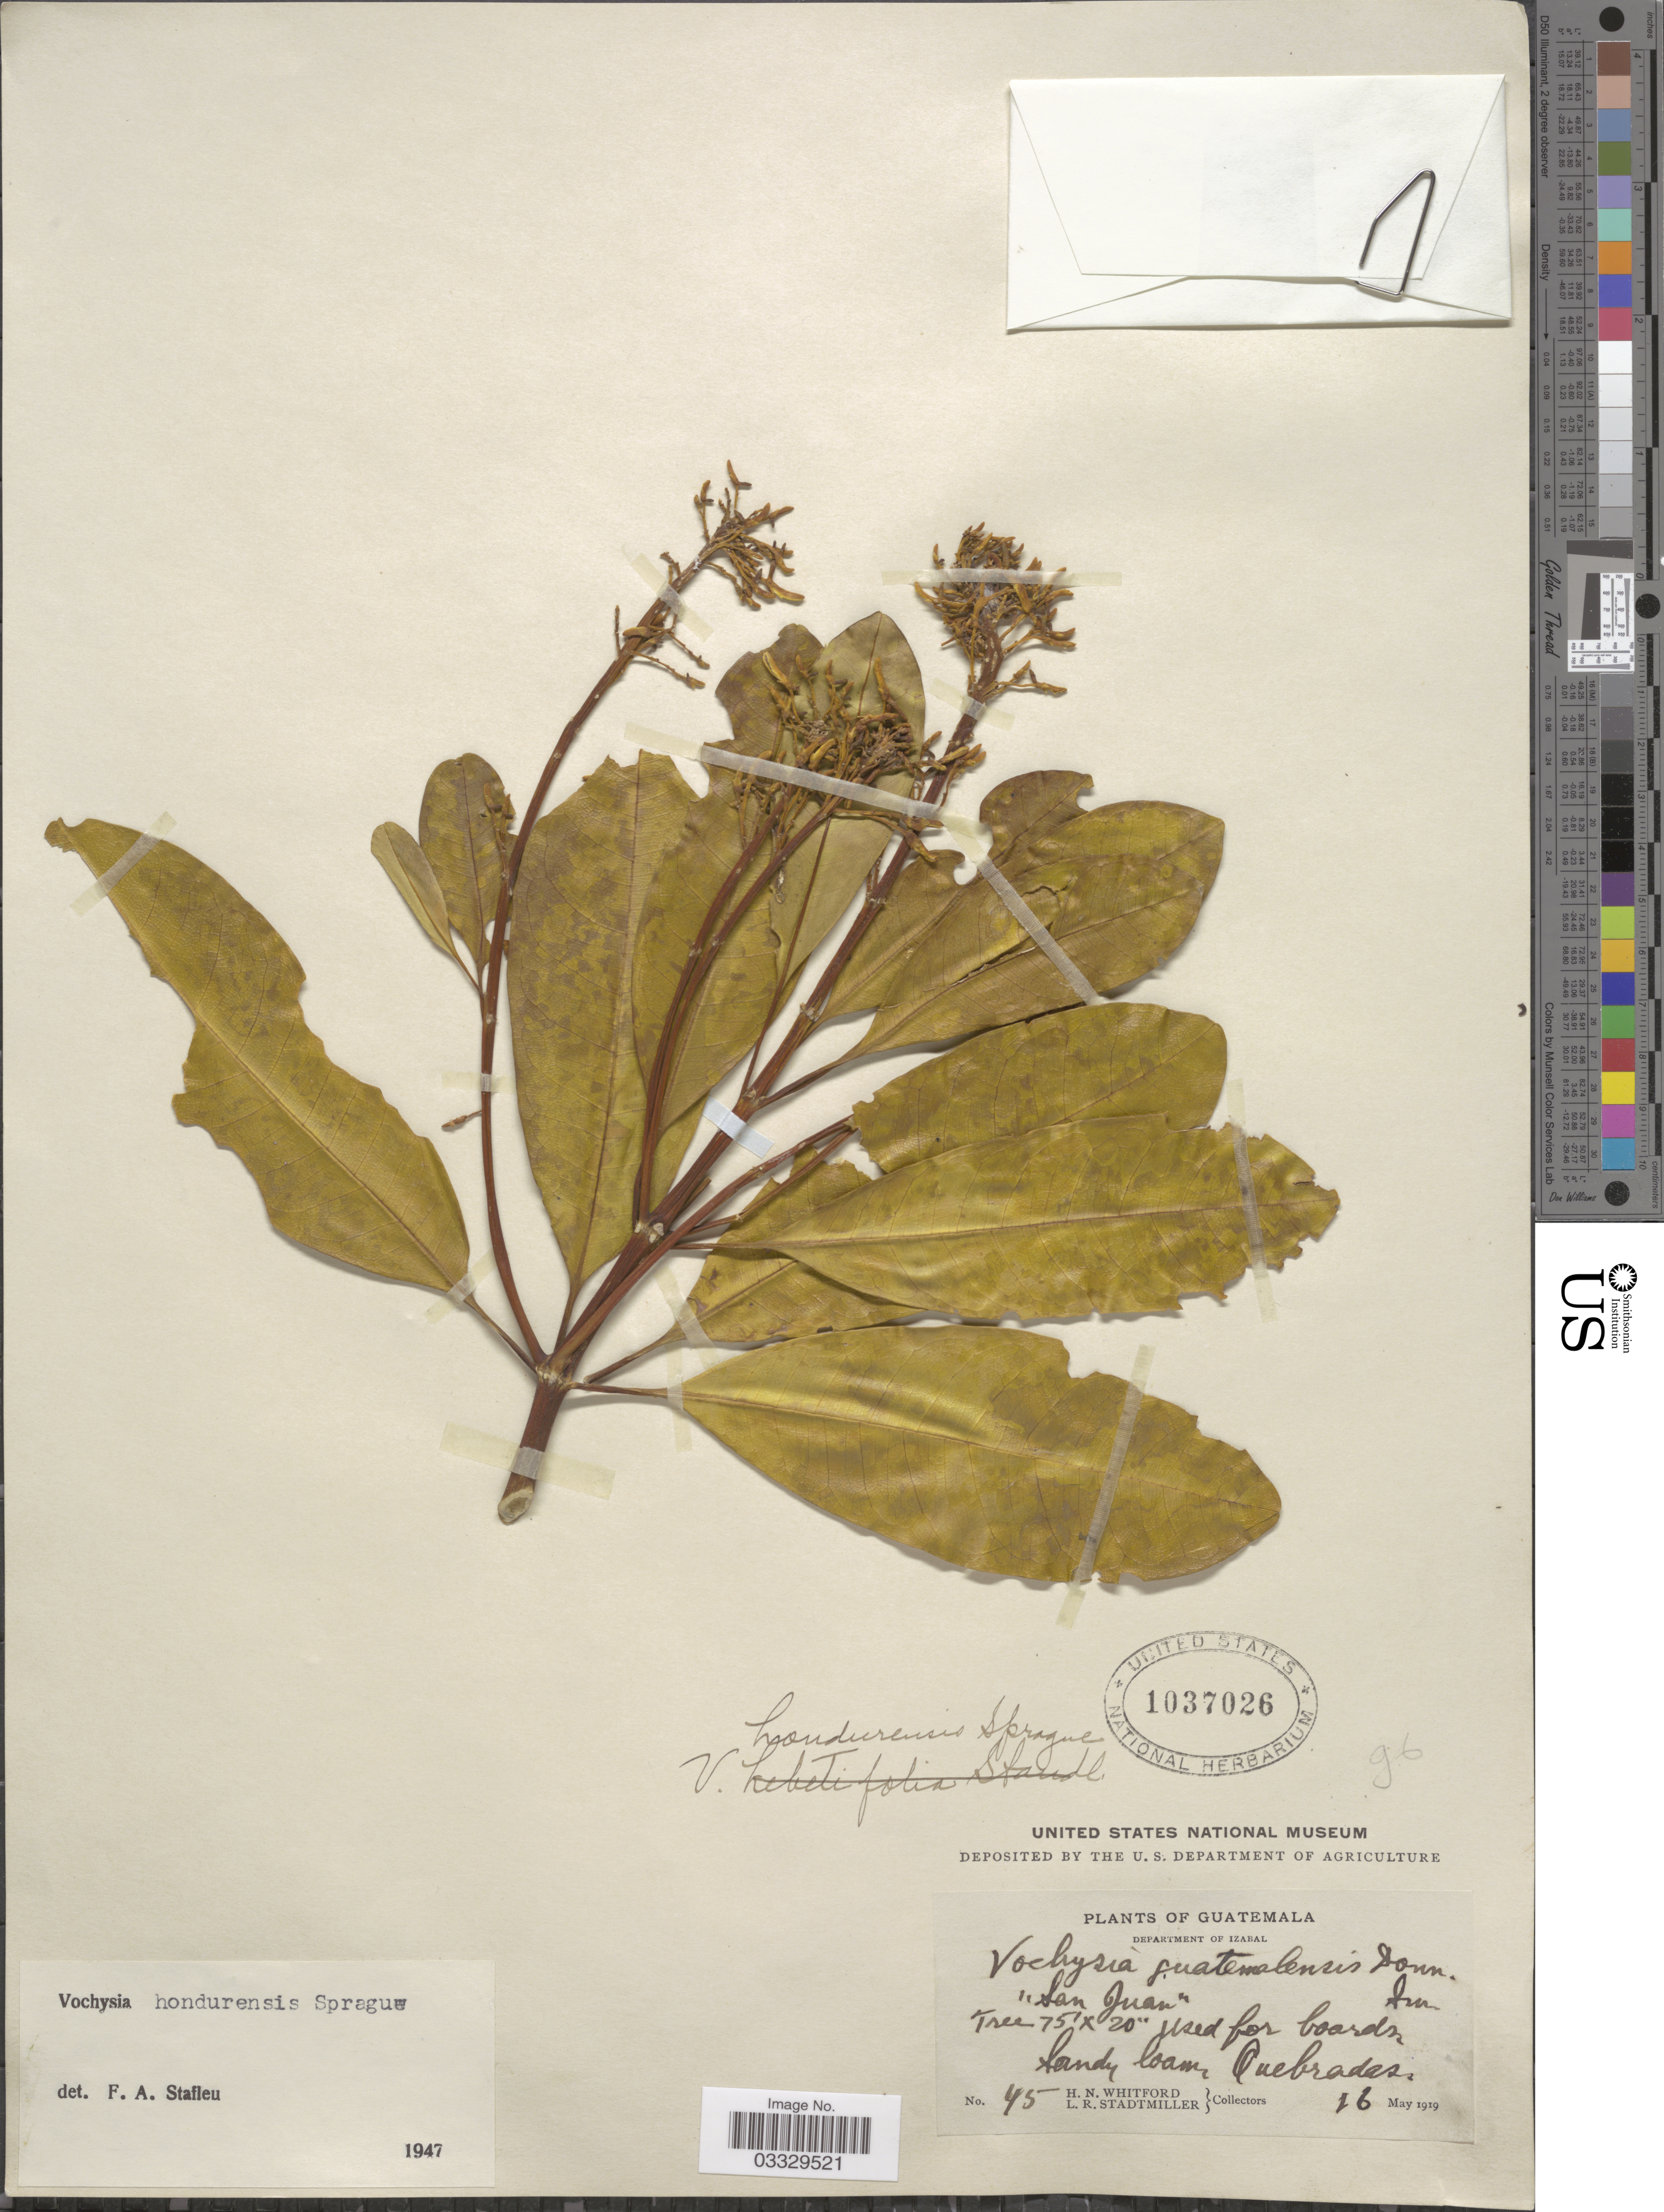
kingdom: Plantae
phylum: Tracheophyta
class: Magnoliopsida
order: Myrtales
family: Vochysiaceae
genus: Vochysia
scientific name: Vochysia hondurensis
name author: Sprague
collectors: H. N. Whitford & L. Stadtmiller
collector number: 45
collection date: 1919-05-16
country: Guatemala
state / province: Izabal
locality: Department of Izabal. Quebradas.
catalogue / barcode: US 1037026